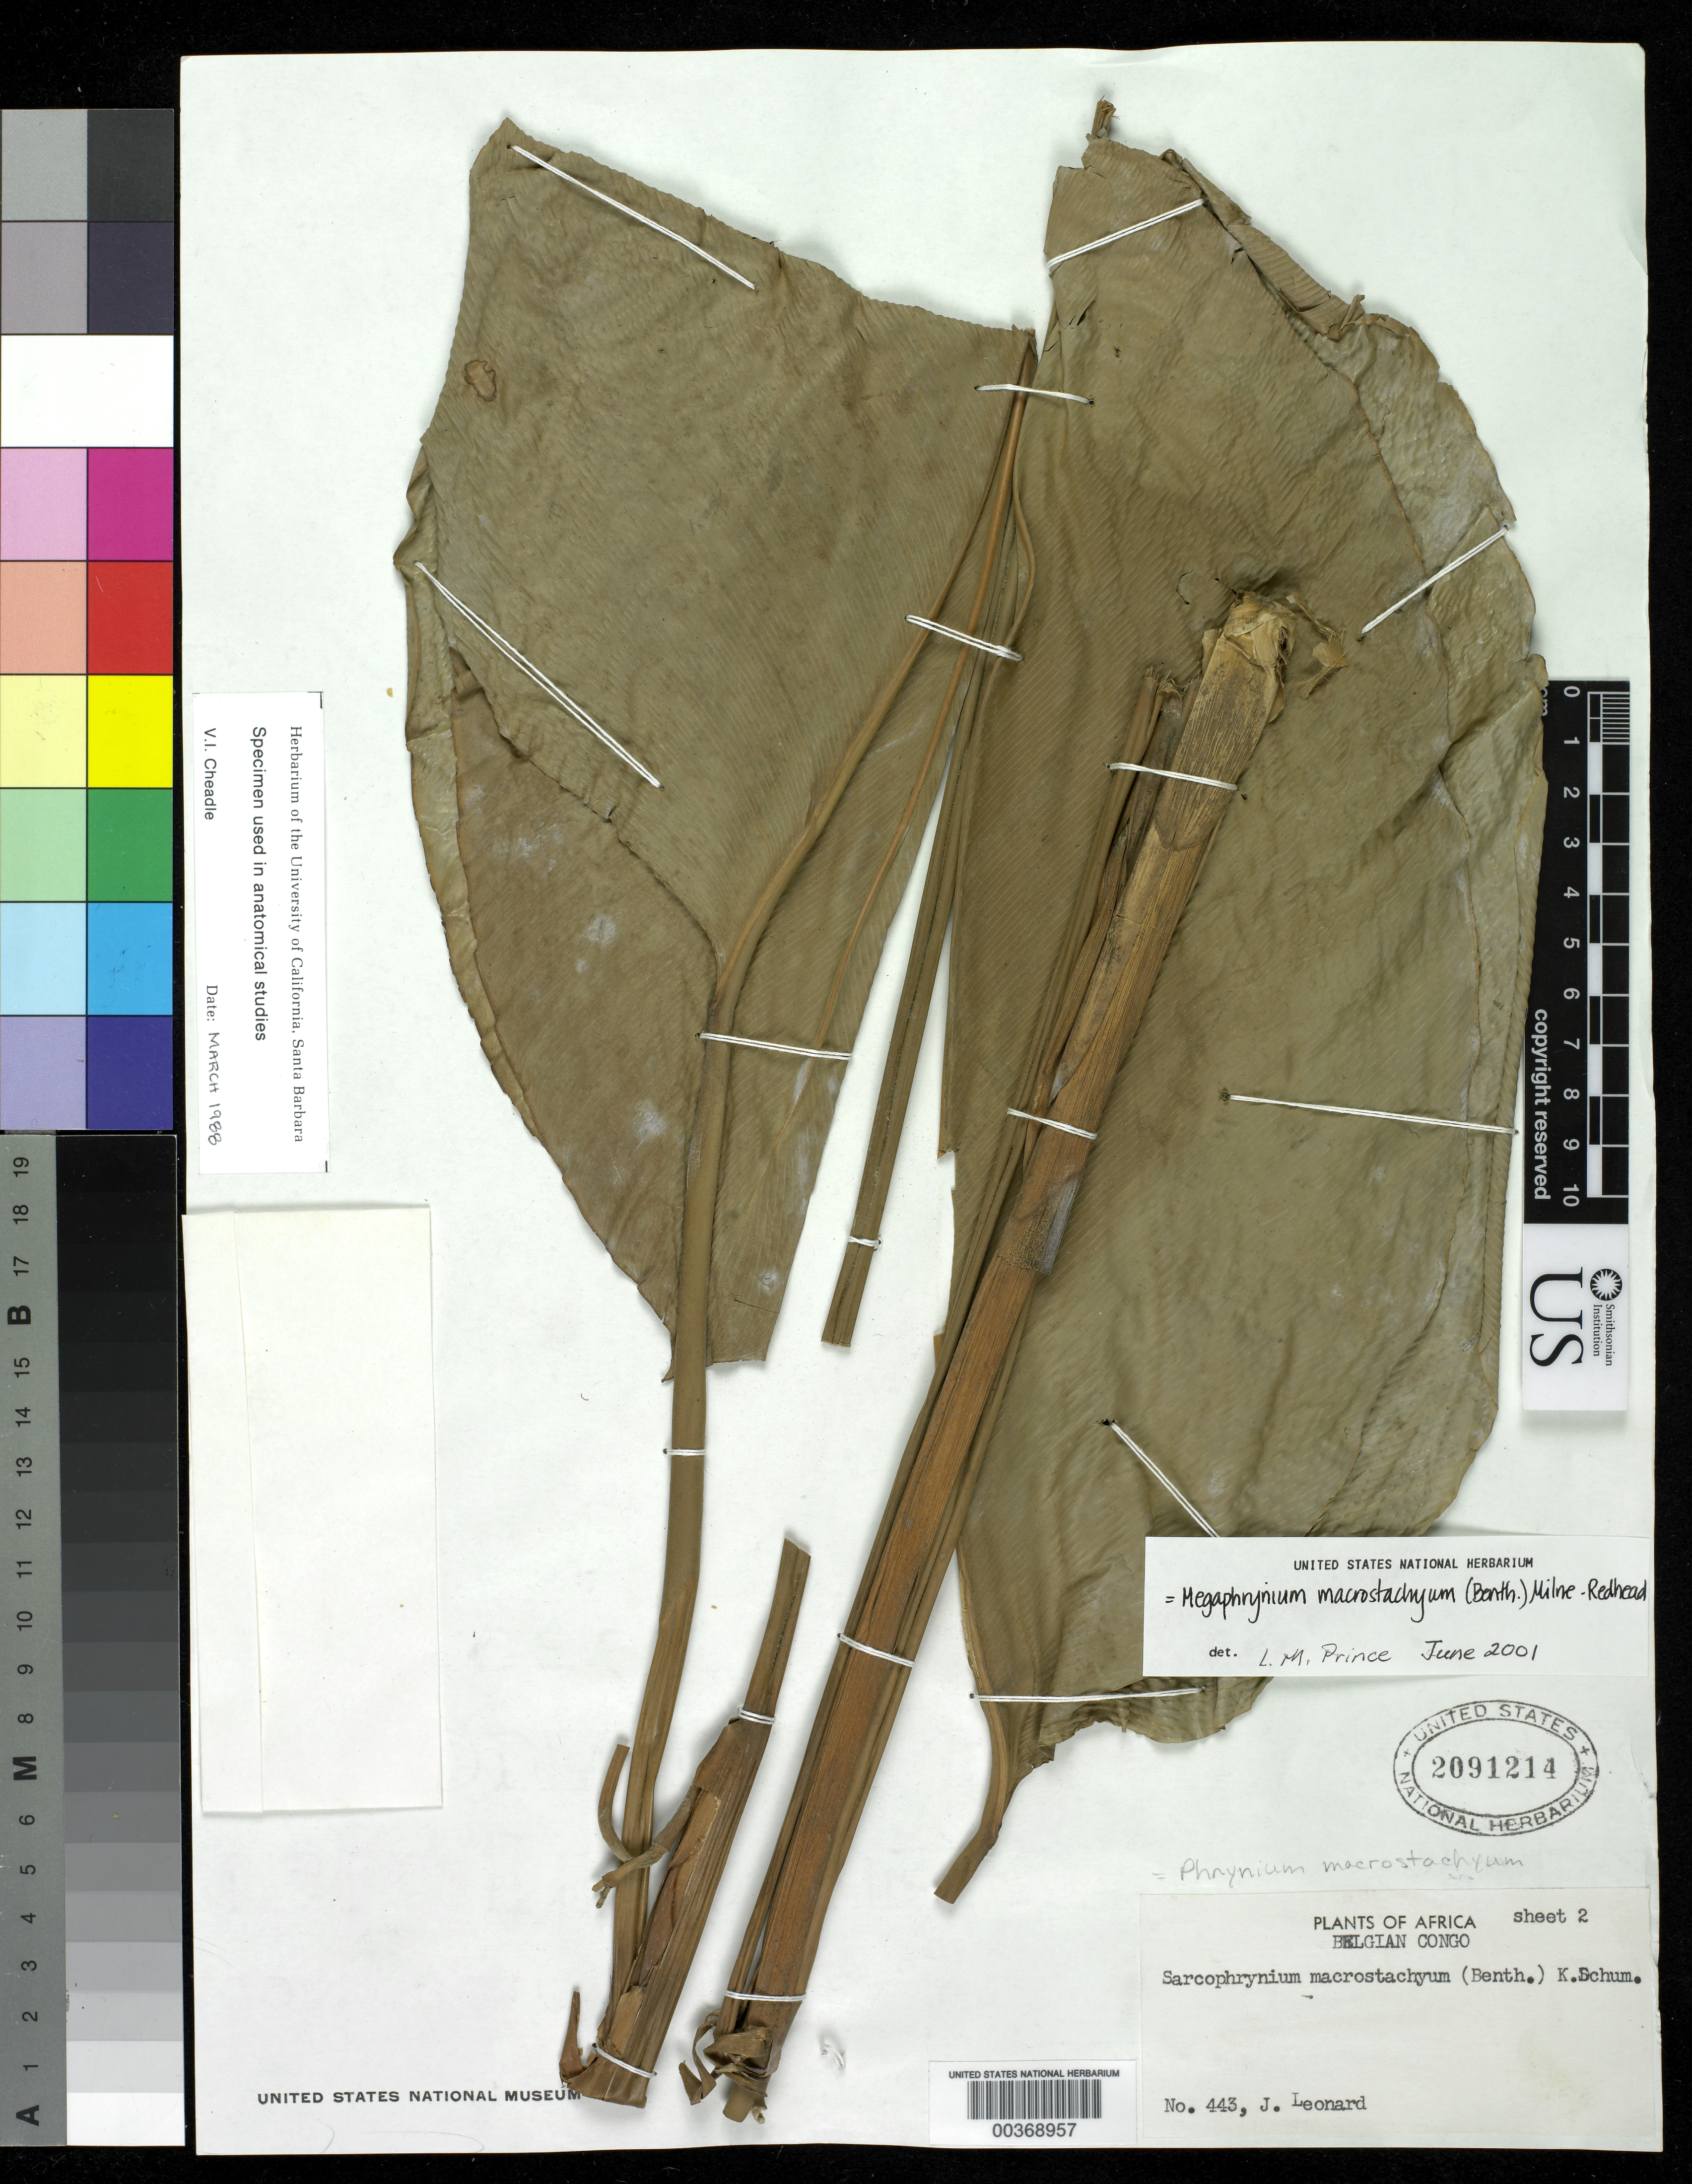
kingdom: Plantae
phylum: Tracheophyta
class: Liliopsida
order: Zingiberales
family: Marantaceae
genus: Megaphrynium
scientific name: Megaphrynium macrostachyum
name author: (Benth.) Milne-Redh.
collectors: J. Léonard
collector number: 443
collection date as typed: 1946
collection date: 1946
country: Congo, Democratic Republic of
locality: Belgian congo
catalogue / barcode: US 2091214